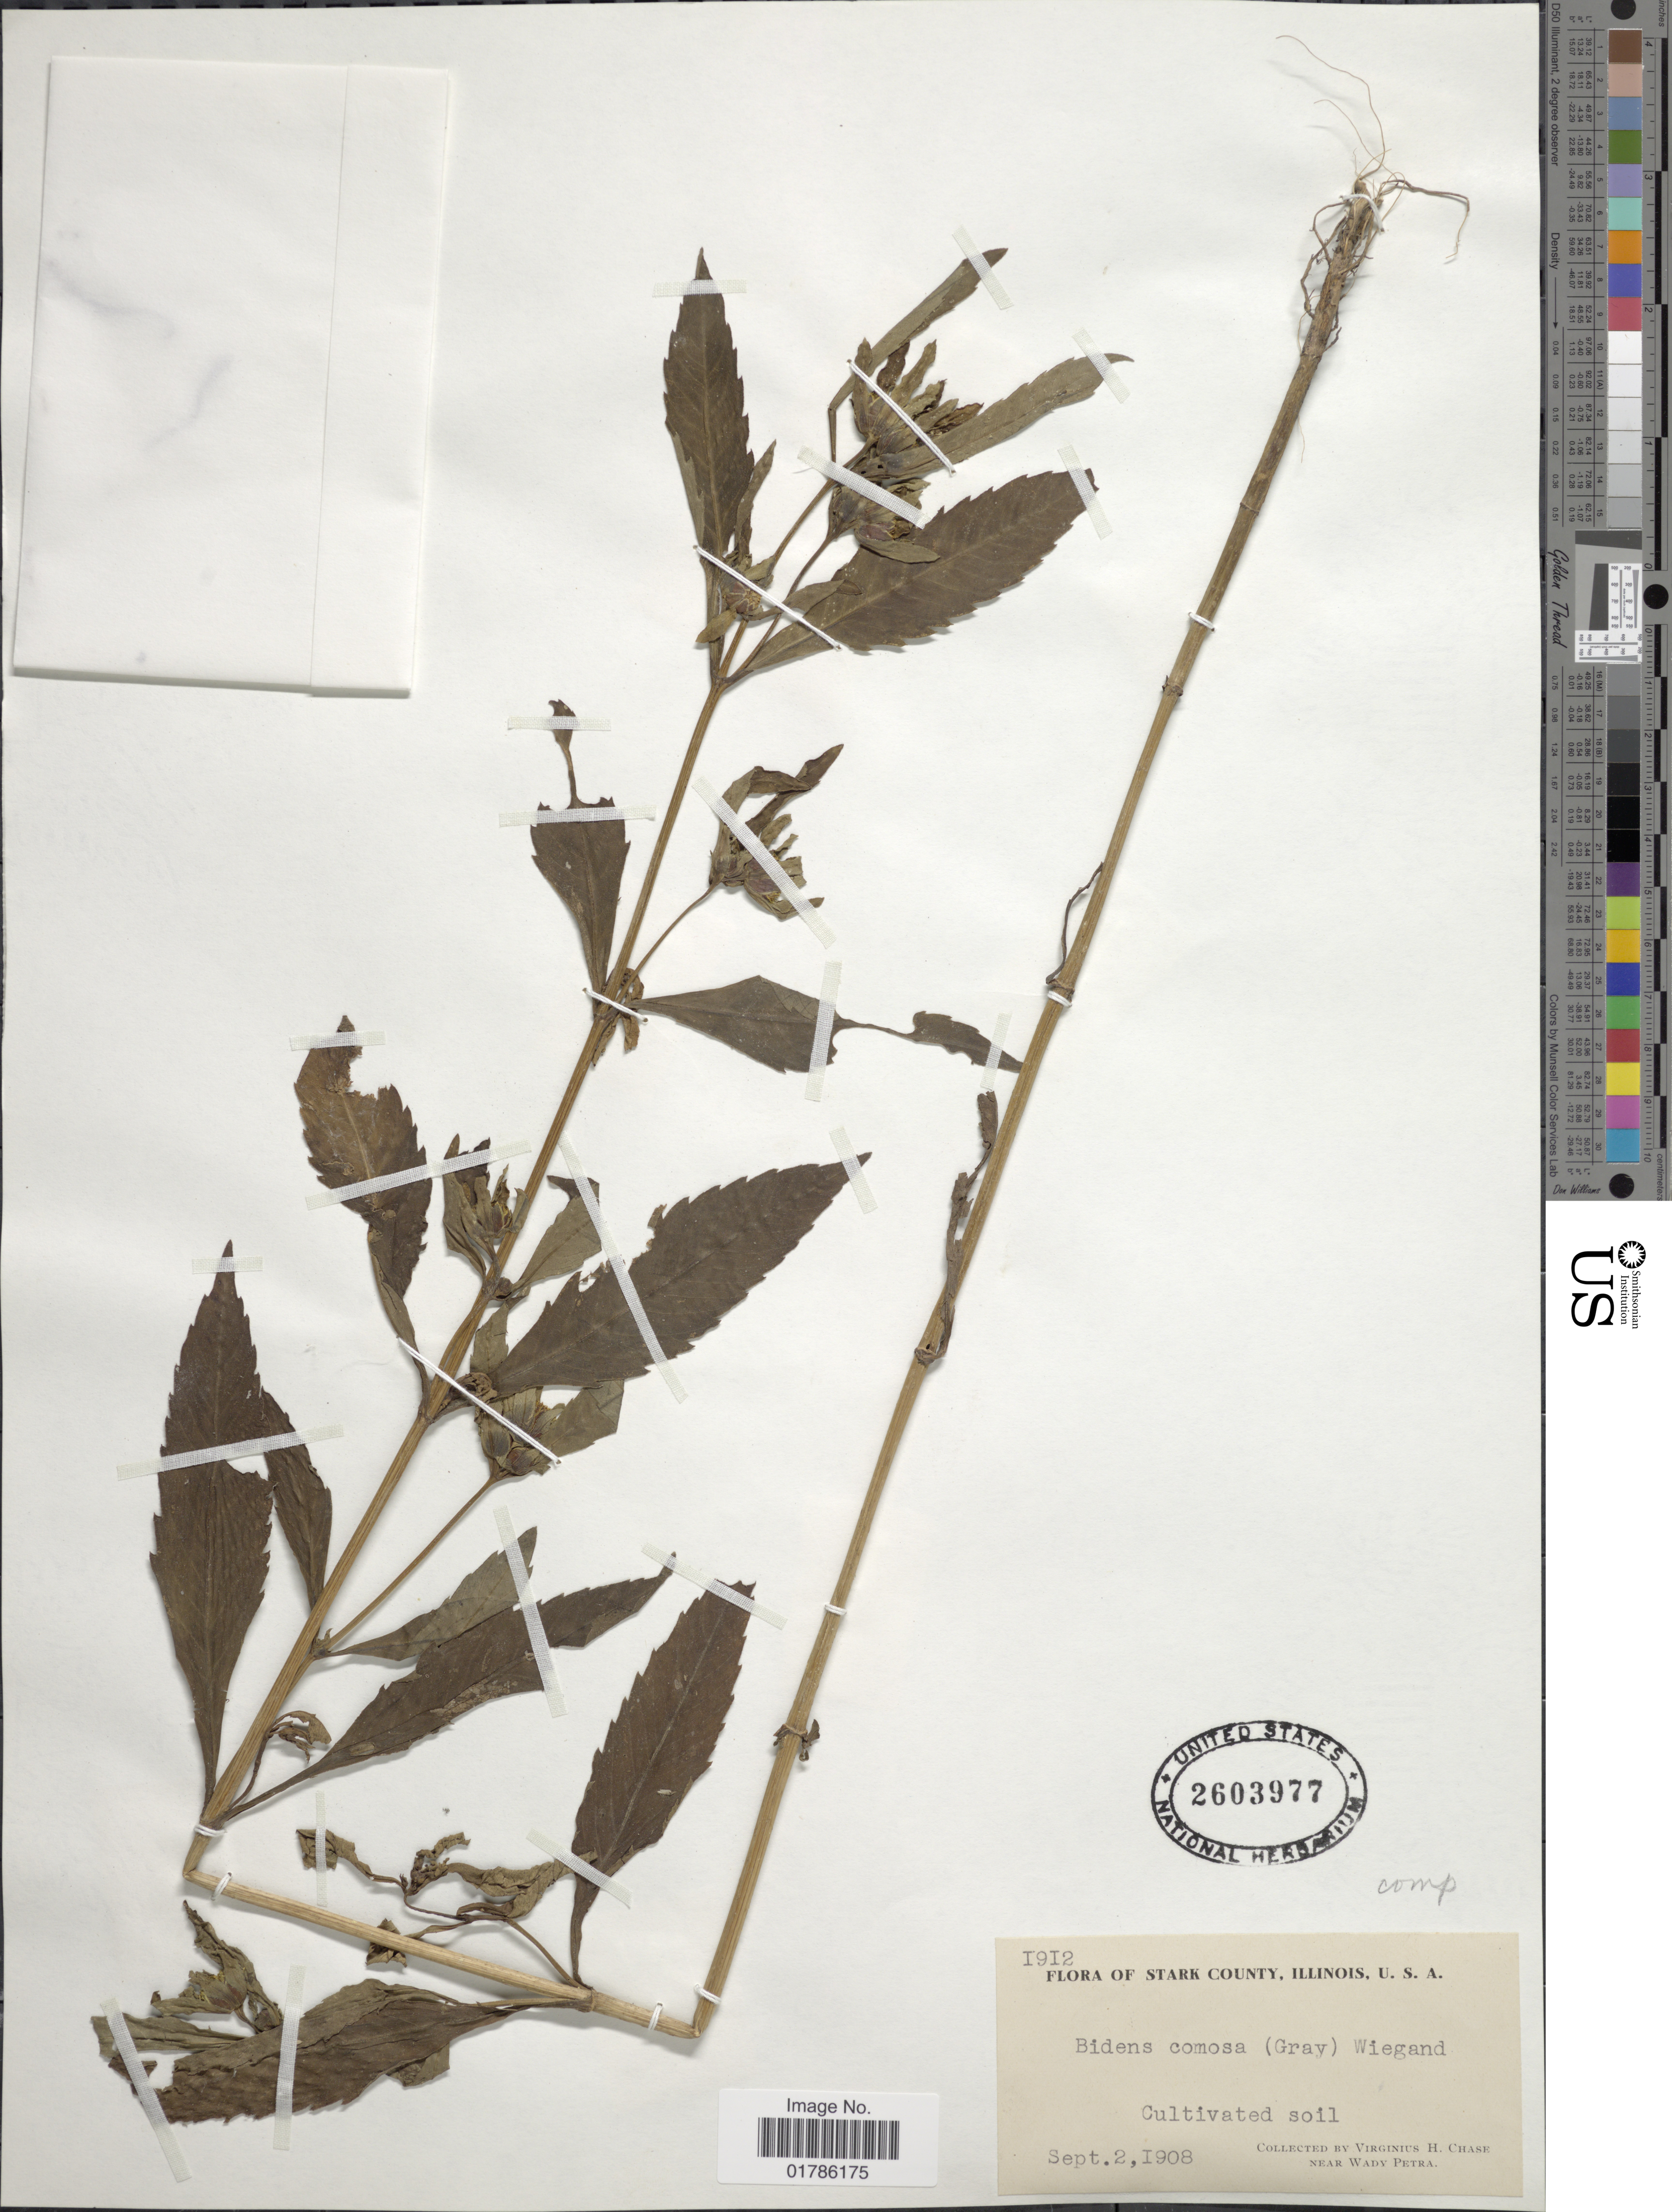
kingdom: Plantae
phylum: Tracheophyta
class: Magnoliopsida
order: Asterales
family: Asteraceae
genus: Bidens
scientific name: Bidens comosa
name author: (A. Gray) Wiegand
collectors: V. H. Chase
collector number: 1912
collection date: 1908-09-02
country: United States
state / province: Illinois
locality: Stark County, near Wady Petra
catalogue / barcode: US 2603977